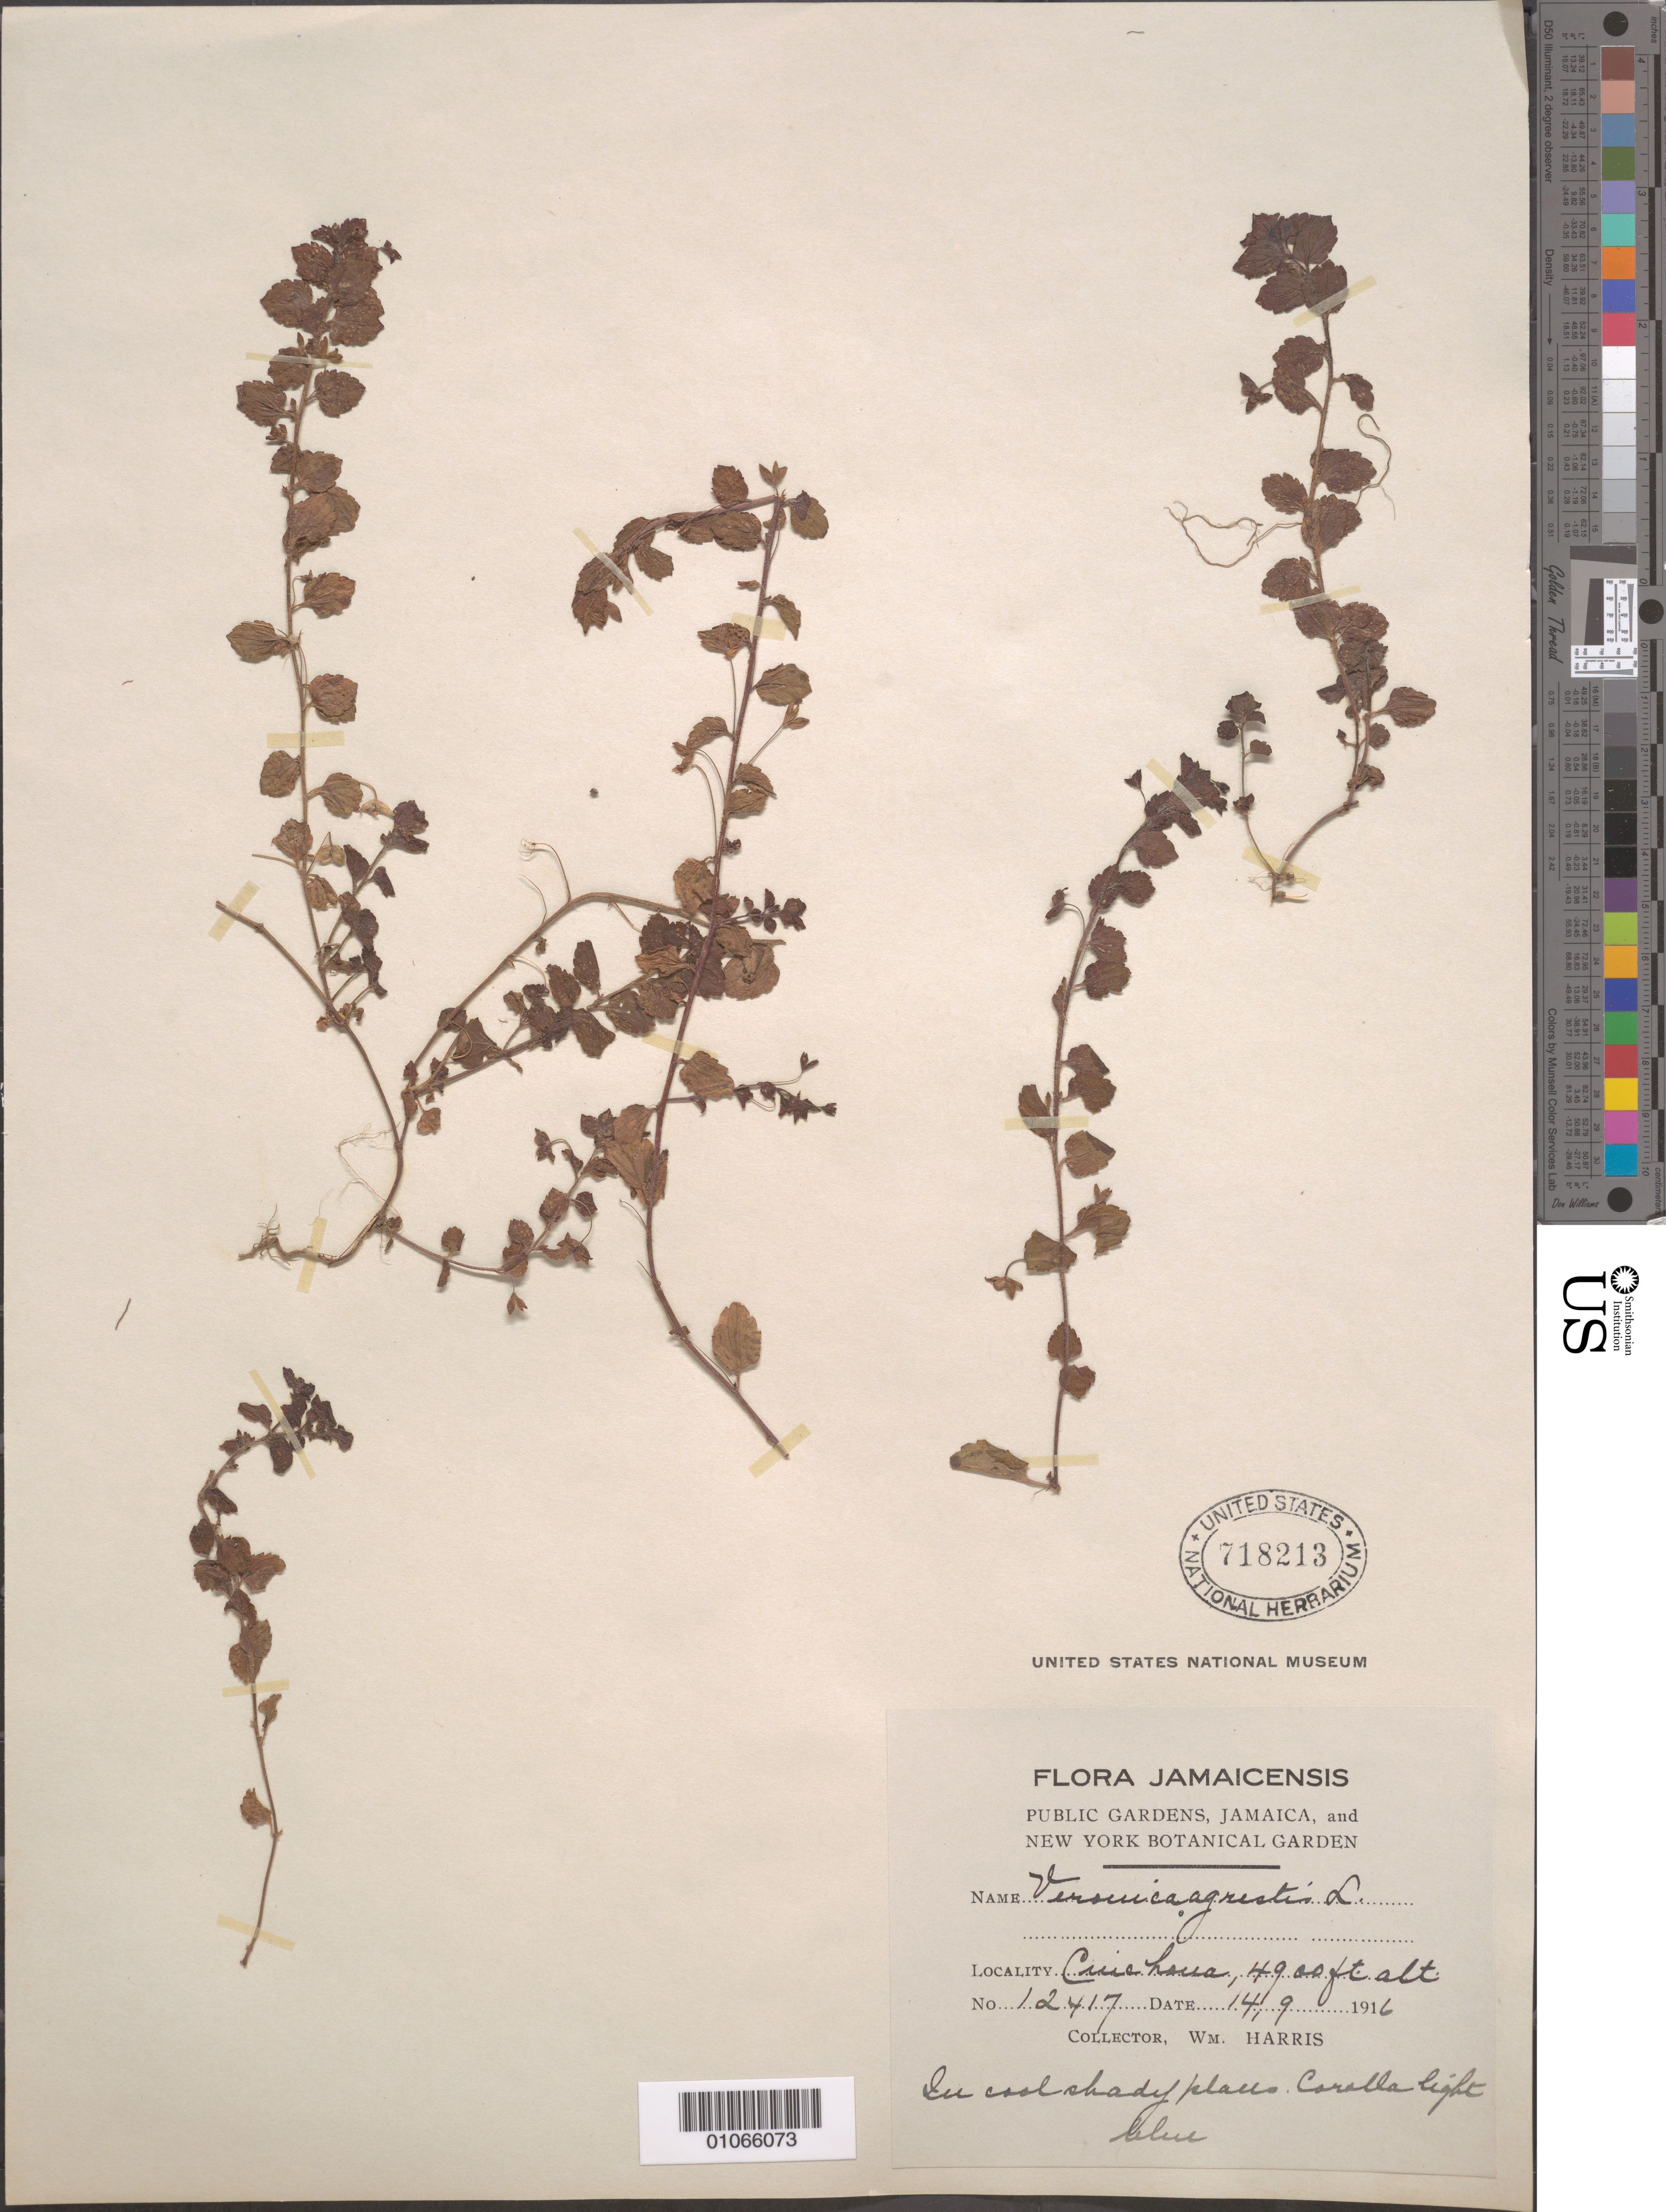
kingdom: Plantae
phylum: Tracheophyta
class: Magnoliopsida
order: Lamiales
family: Plantaginaceae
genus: Veronica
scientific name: Veronica persica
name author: Poir.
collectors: W. Harris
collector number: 12417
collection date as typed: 14 Sep 1916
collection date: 1916-09-14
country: Jamaica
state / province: Saint Andrew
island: Jamaica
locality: Cinchona. In cool shady places.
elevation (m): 1494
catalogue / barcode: US 718213